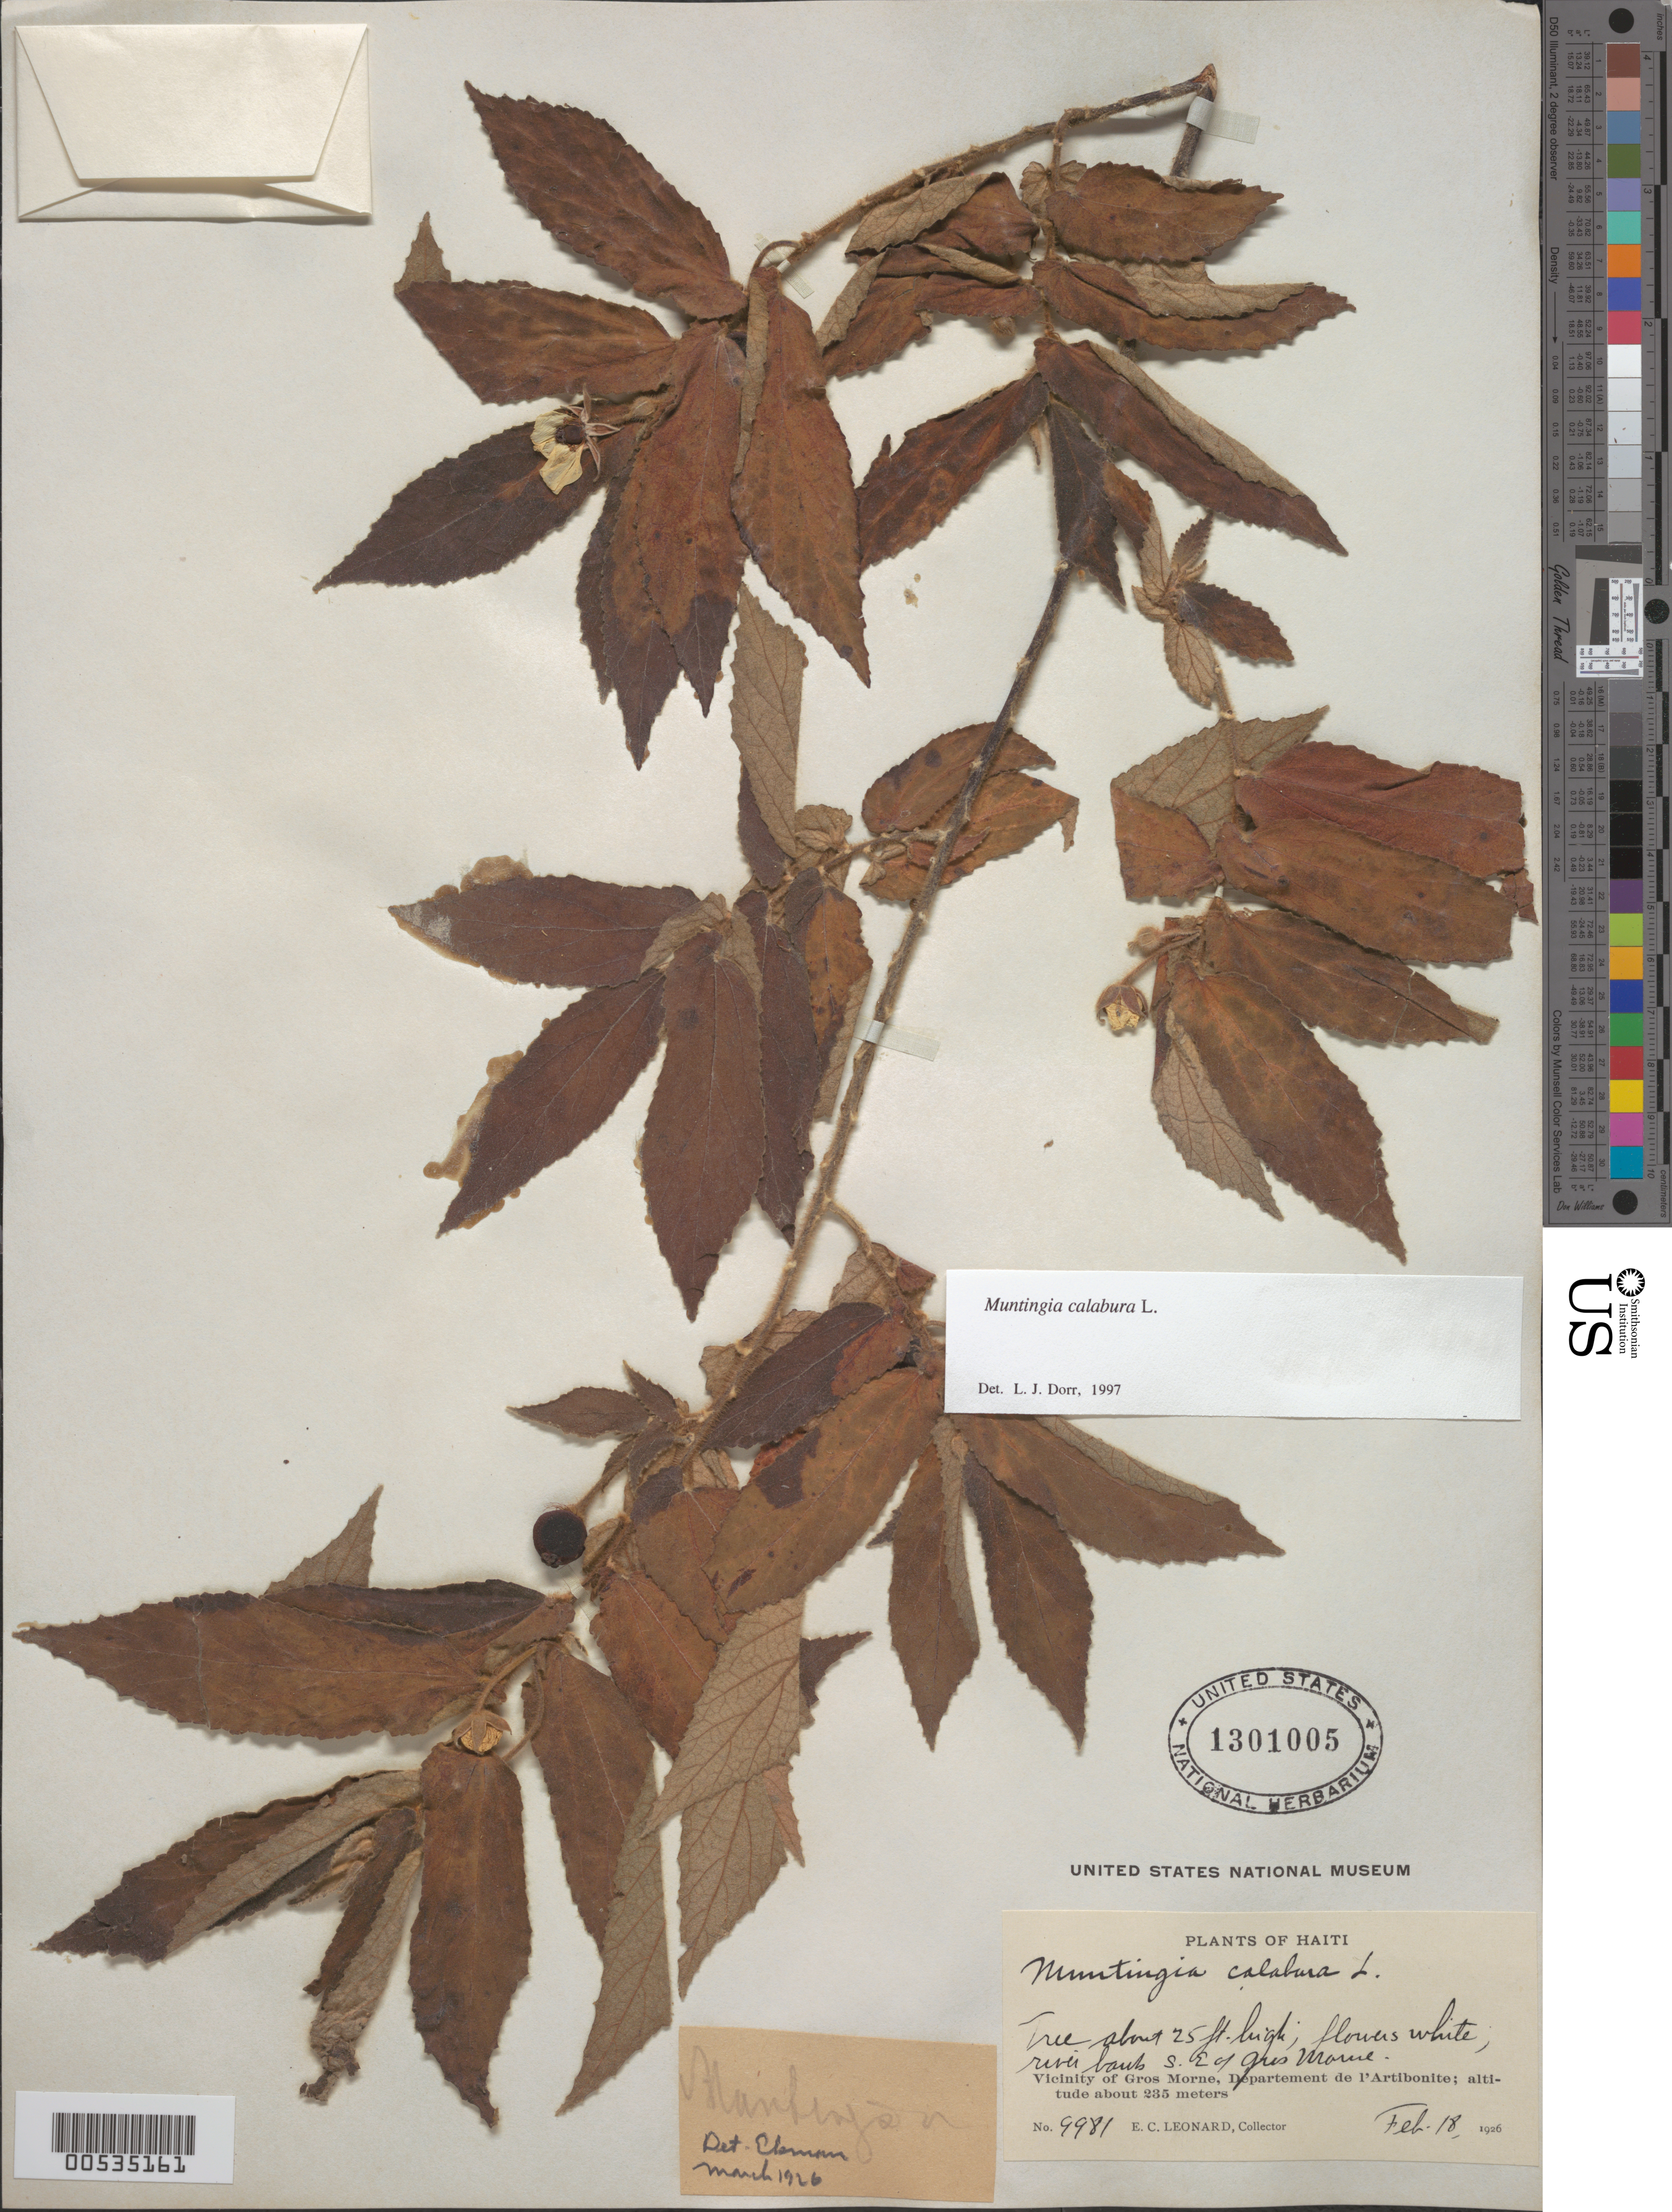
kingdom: Plantae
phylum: Tracheophyta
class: Magnoliopsida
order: Malvales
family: Muntingiaceae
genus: Muntingia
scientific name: Muntingia calabura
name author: L.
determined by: Ekman, E. L.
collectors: E. C. Leonard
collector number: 9981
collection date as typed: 18 Feb 1926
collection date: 1926-02-18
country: Haiti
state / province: Artibonite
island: Hispaniola Island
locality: Vicinity of Gros Morne. River bank SE of Gros Morne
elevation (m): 225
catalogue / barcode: US 1301005